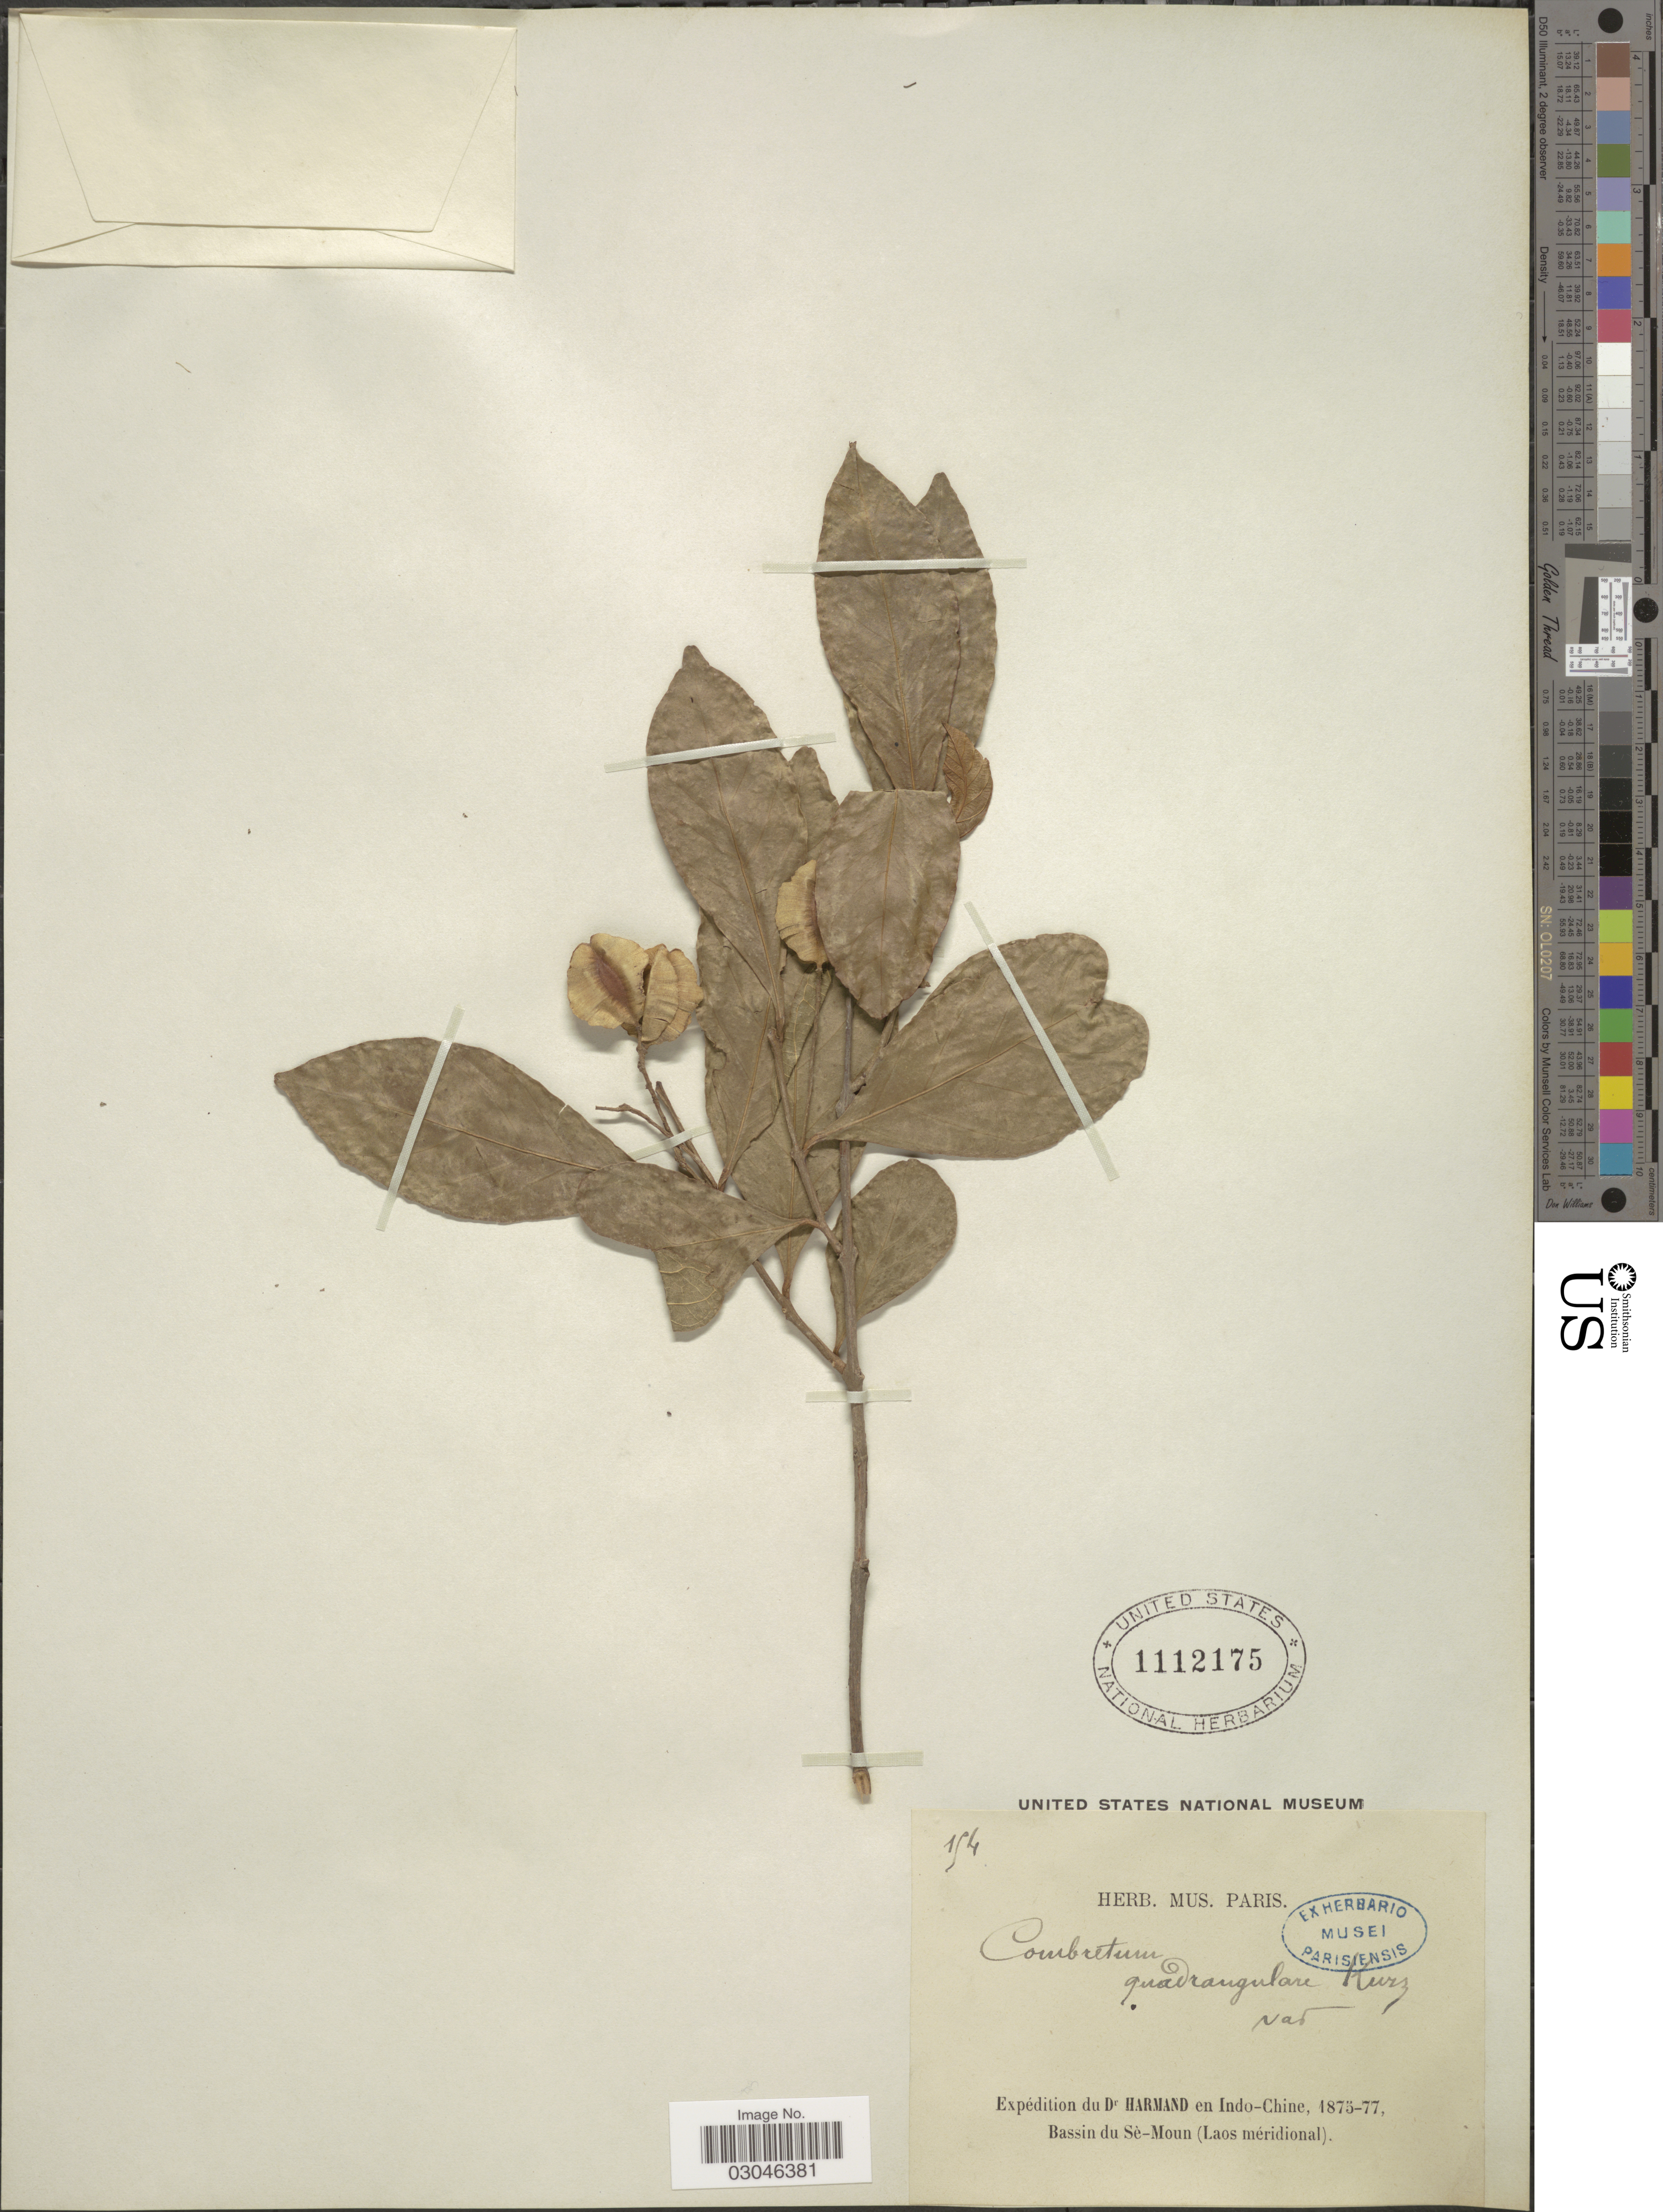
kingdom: Plantae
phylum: Tracheophyta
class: Magnoliopsida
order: Myrtales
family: Combretaceae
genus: Combretum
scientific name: Combretum quadrangulare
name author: Kurz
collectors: Harmand, --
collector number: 154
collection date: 1875/1877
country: Laos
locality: Indo-Chine. Bassin du Sè-Moun (Laos méridional).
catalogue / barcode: US 1112175